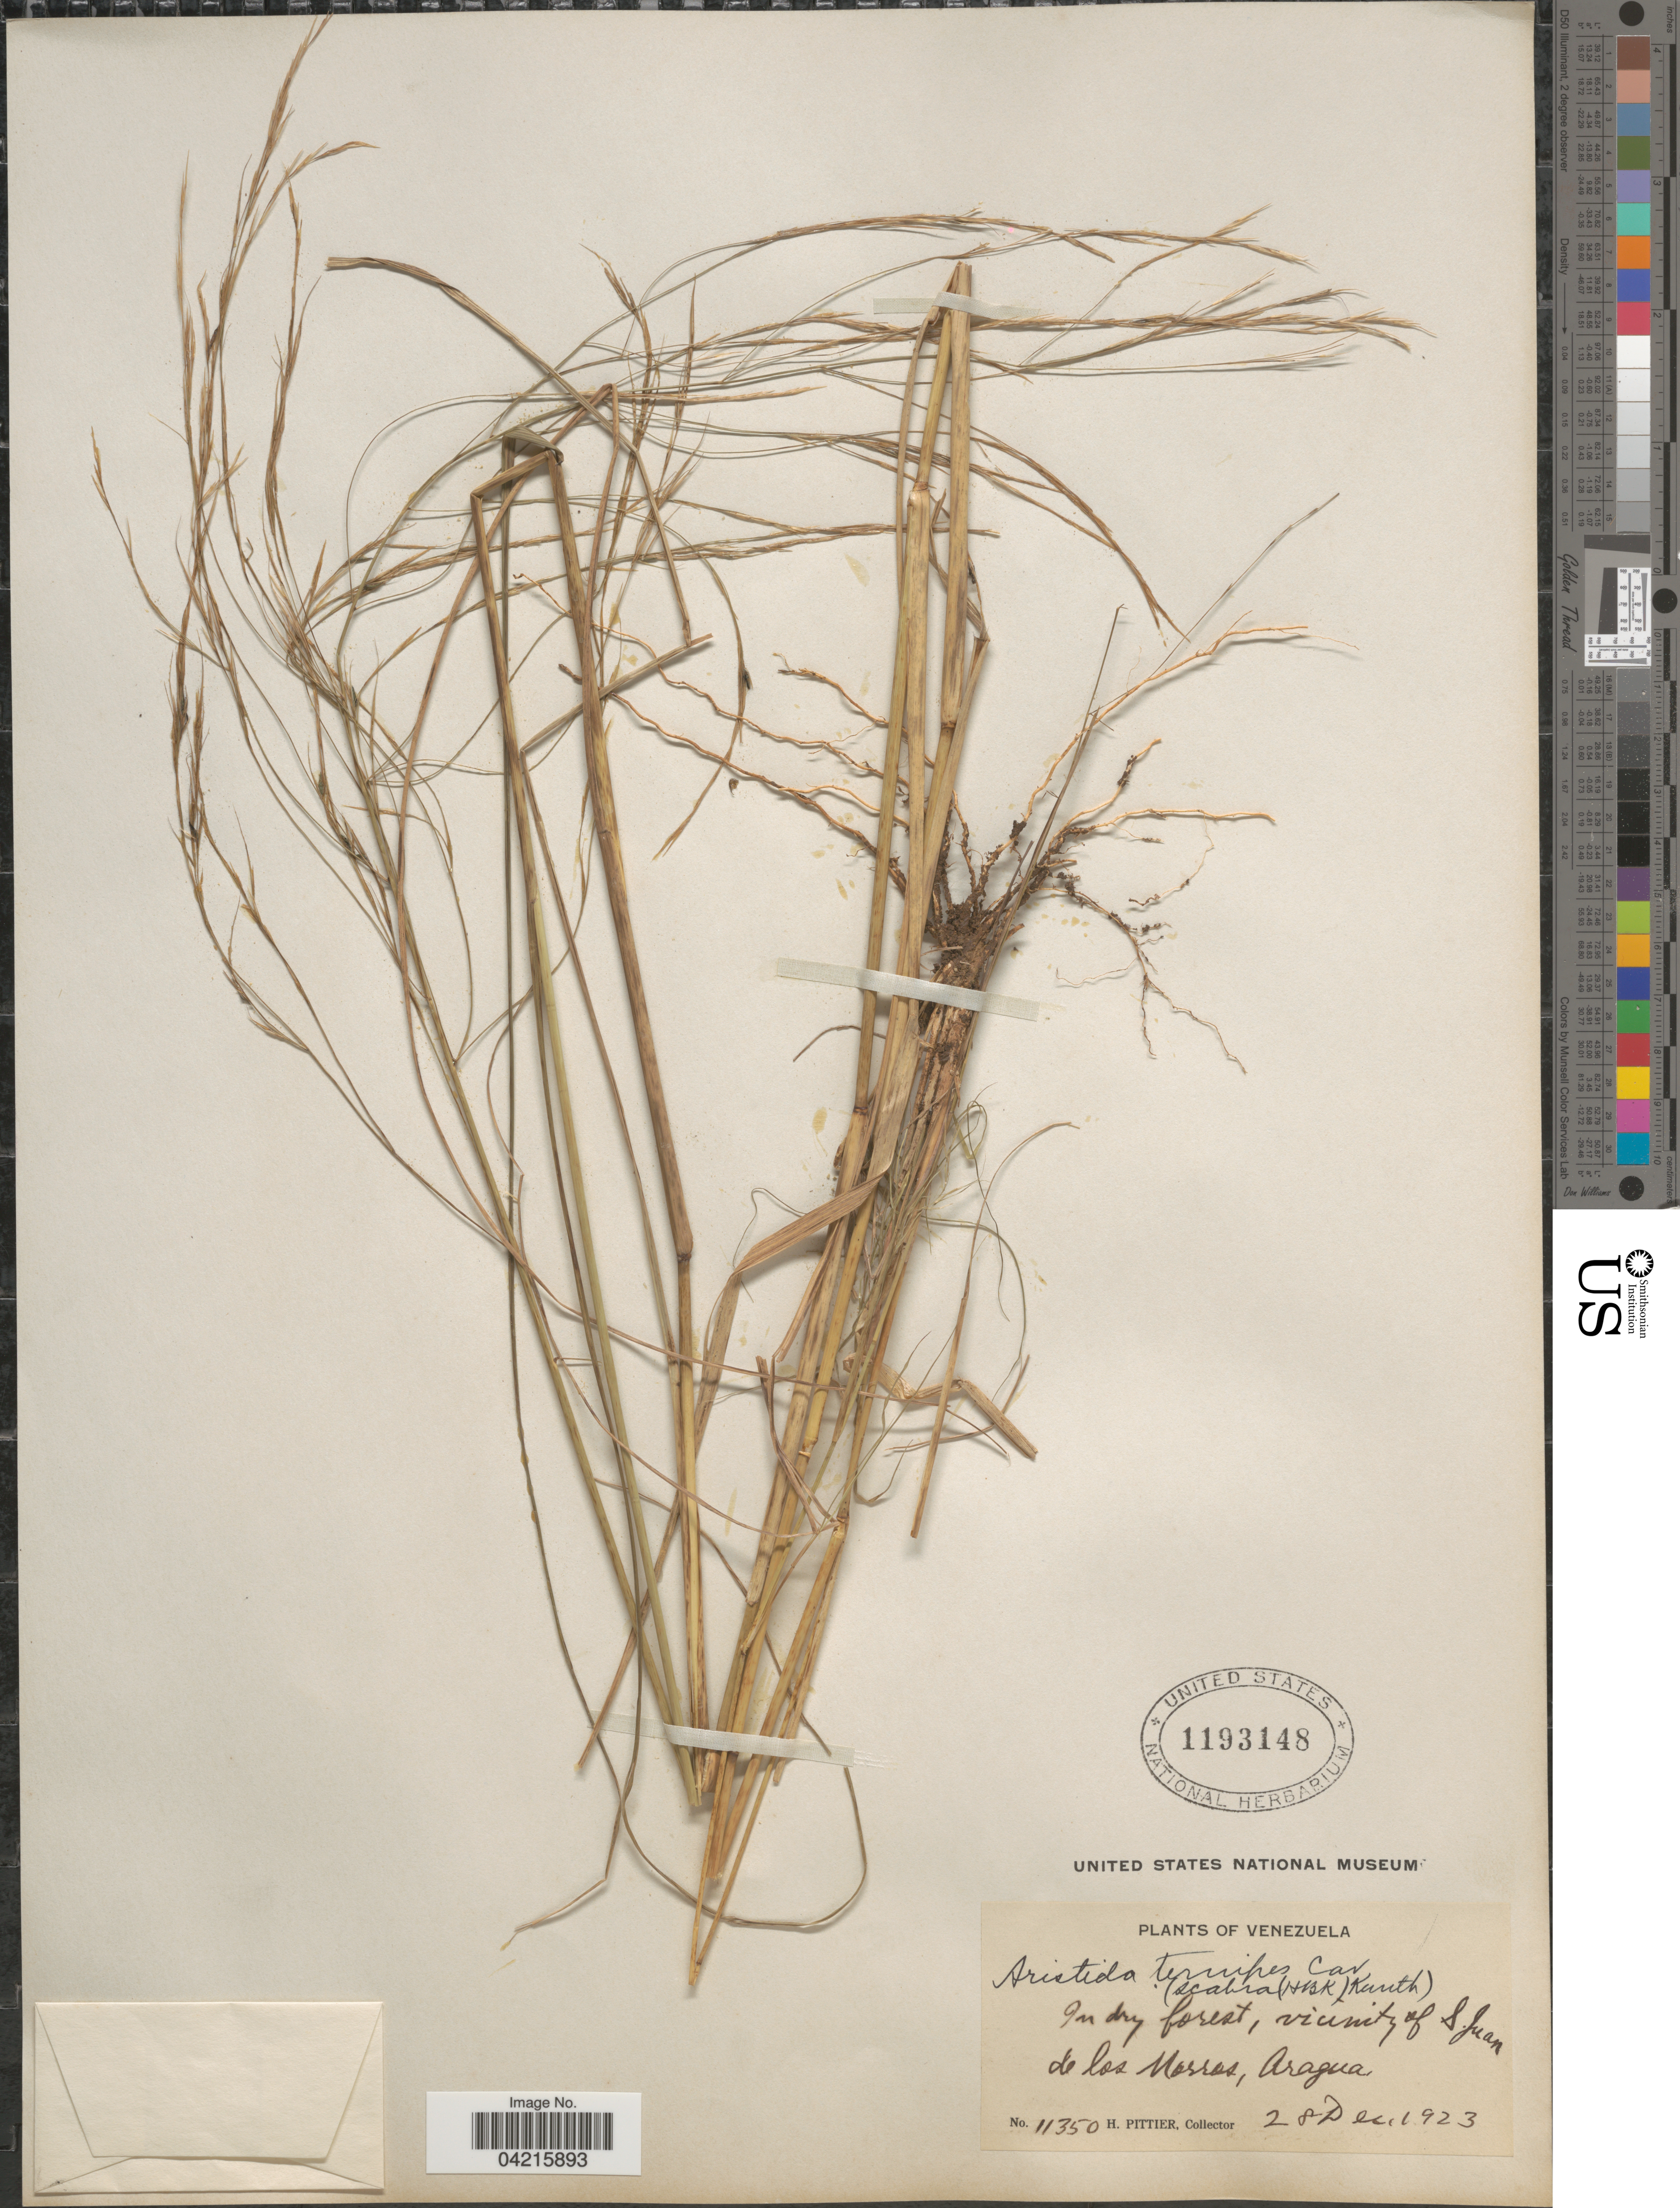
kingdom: Plantae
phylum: Tracheophyta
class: Liliopsida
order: Poales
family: Poaceae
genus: Aristida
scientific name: Aristida ternipes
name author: Cav.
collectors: H. F. Pittier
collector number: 11350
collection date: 1923-12-28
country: Venezuela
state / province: Aragua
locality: In dry forest, vicinity of S. Juan de los Morros.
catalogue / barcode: US 1193148